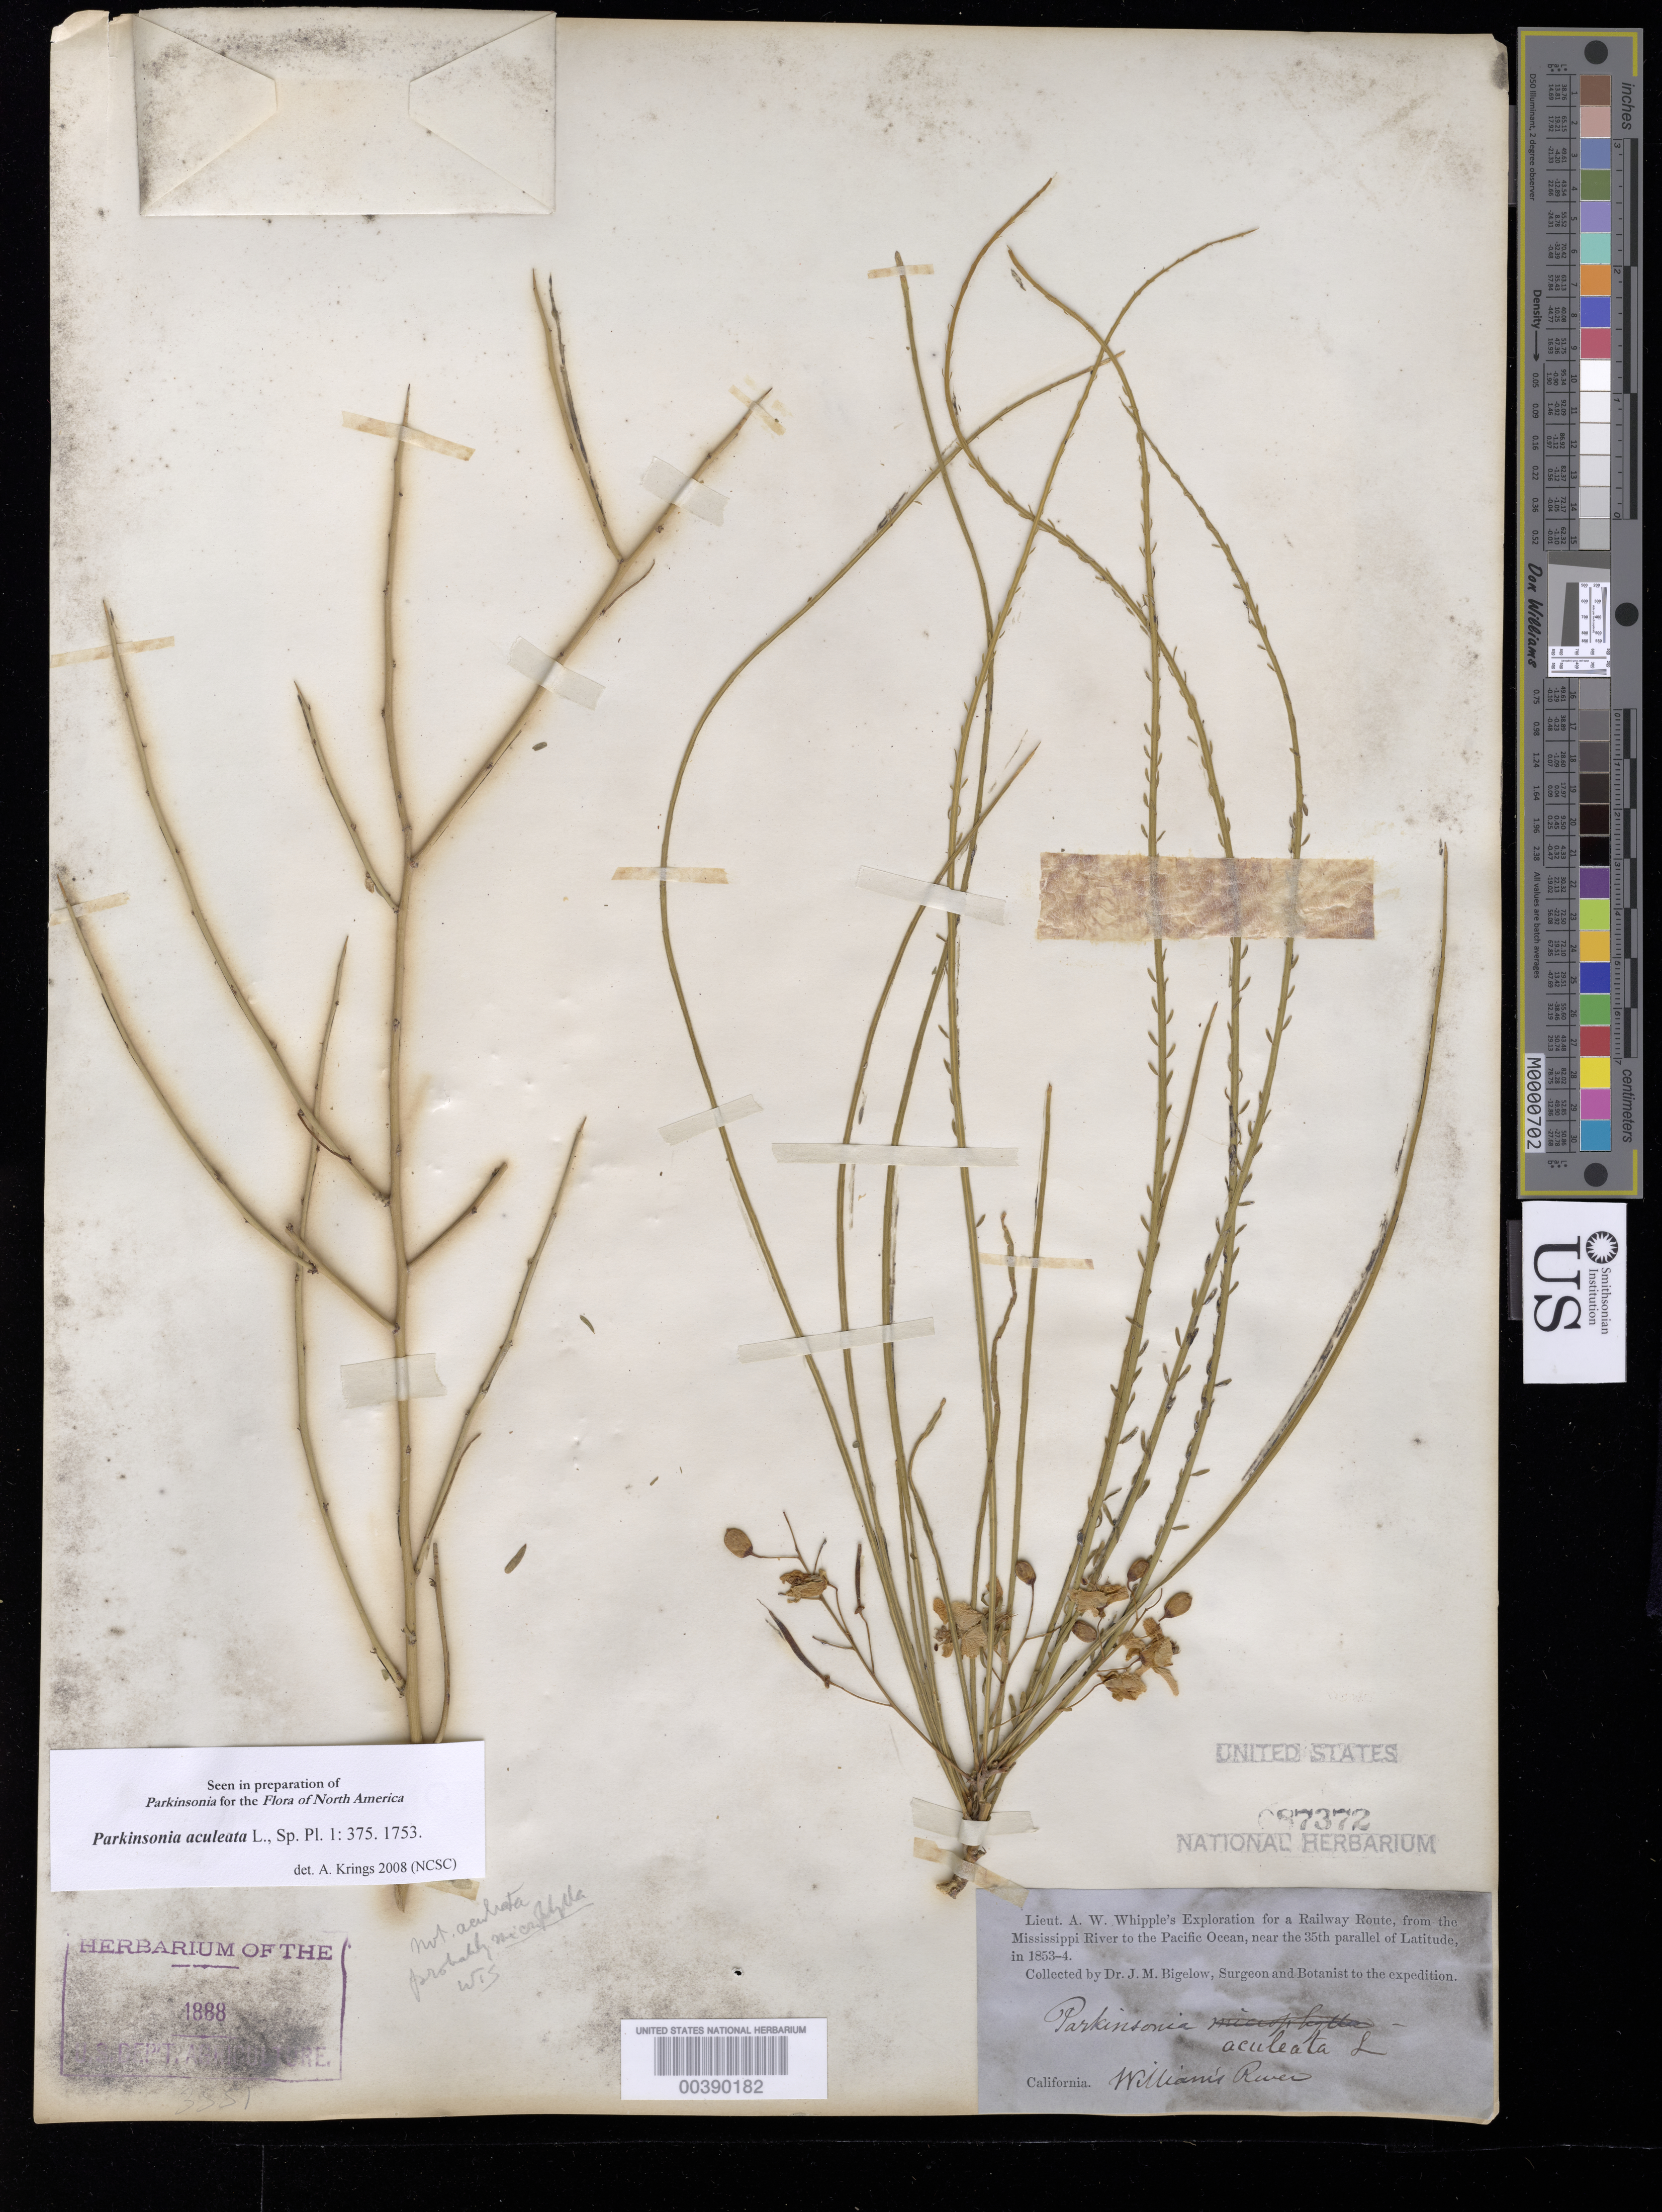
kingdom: Plantae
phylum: Tracheophyta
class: Magnoliopsida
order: Fabales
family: Fabaceae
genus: Parkinsonia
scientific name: Parkinsonia aculeata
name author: L.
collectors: J. M. Bigelow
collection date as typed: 1853 to -- -- 1854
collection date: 1853/1854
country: United States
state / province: California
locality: Williams river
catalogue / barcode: US 87272